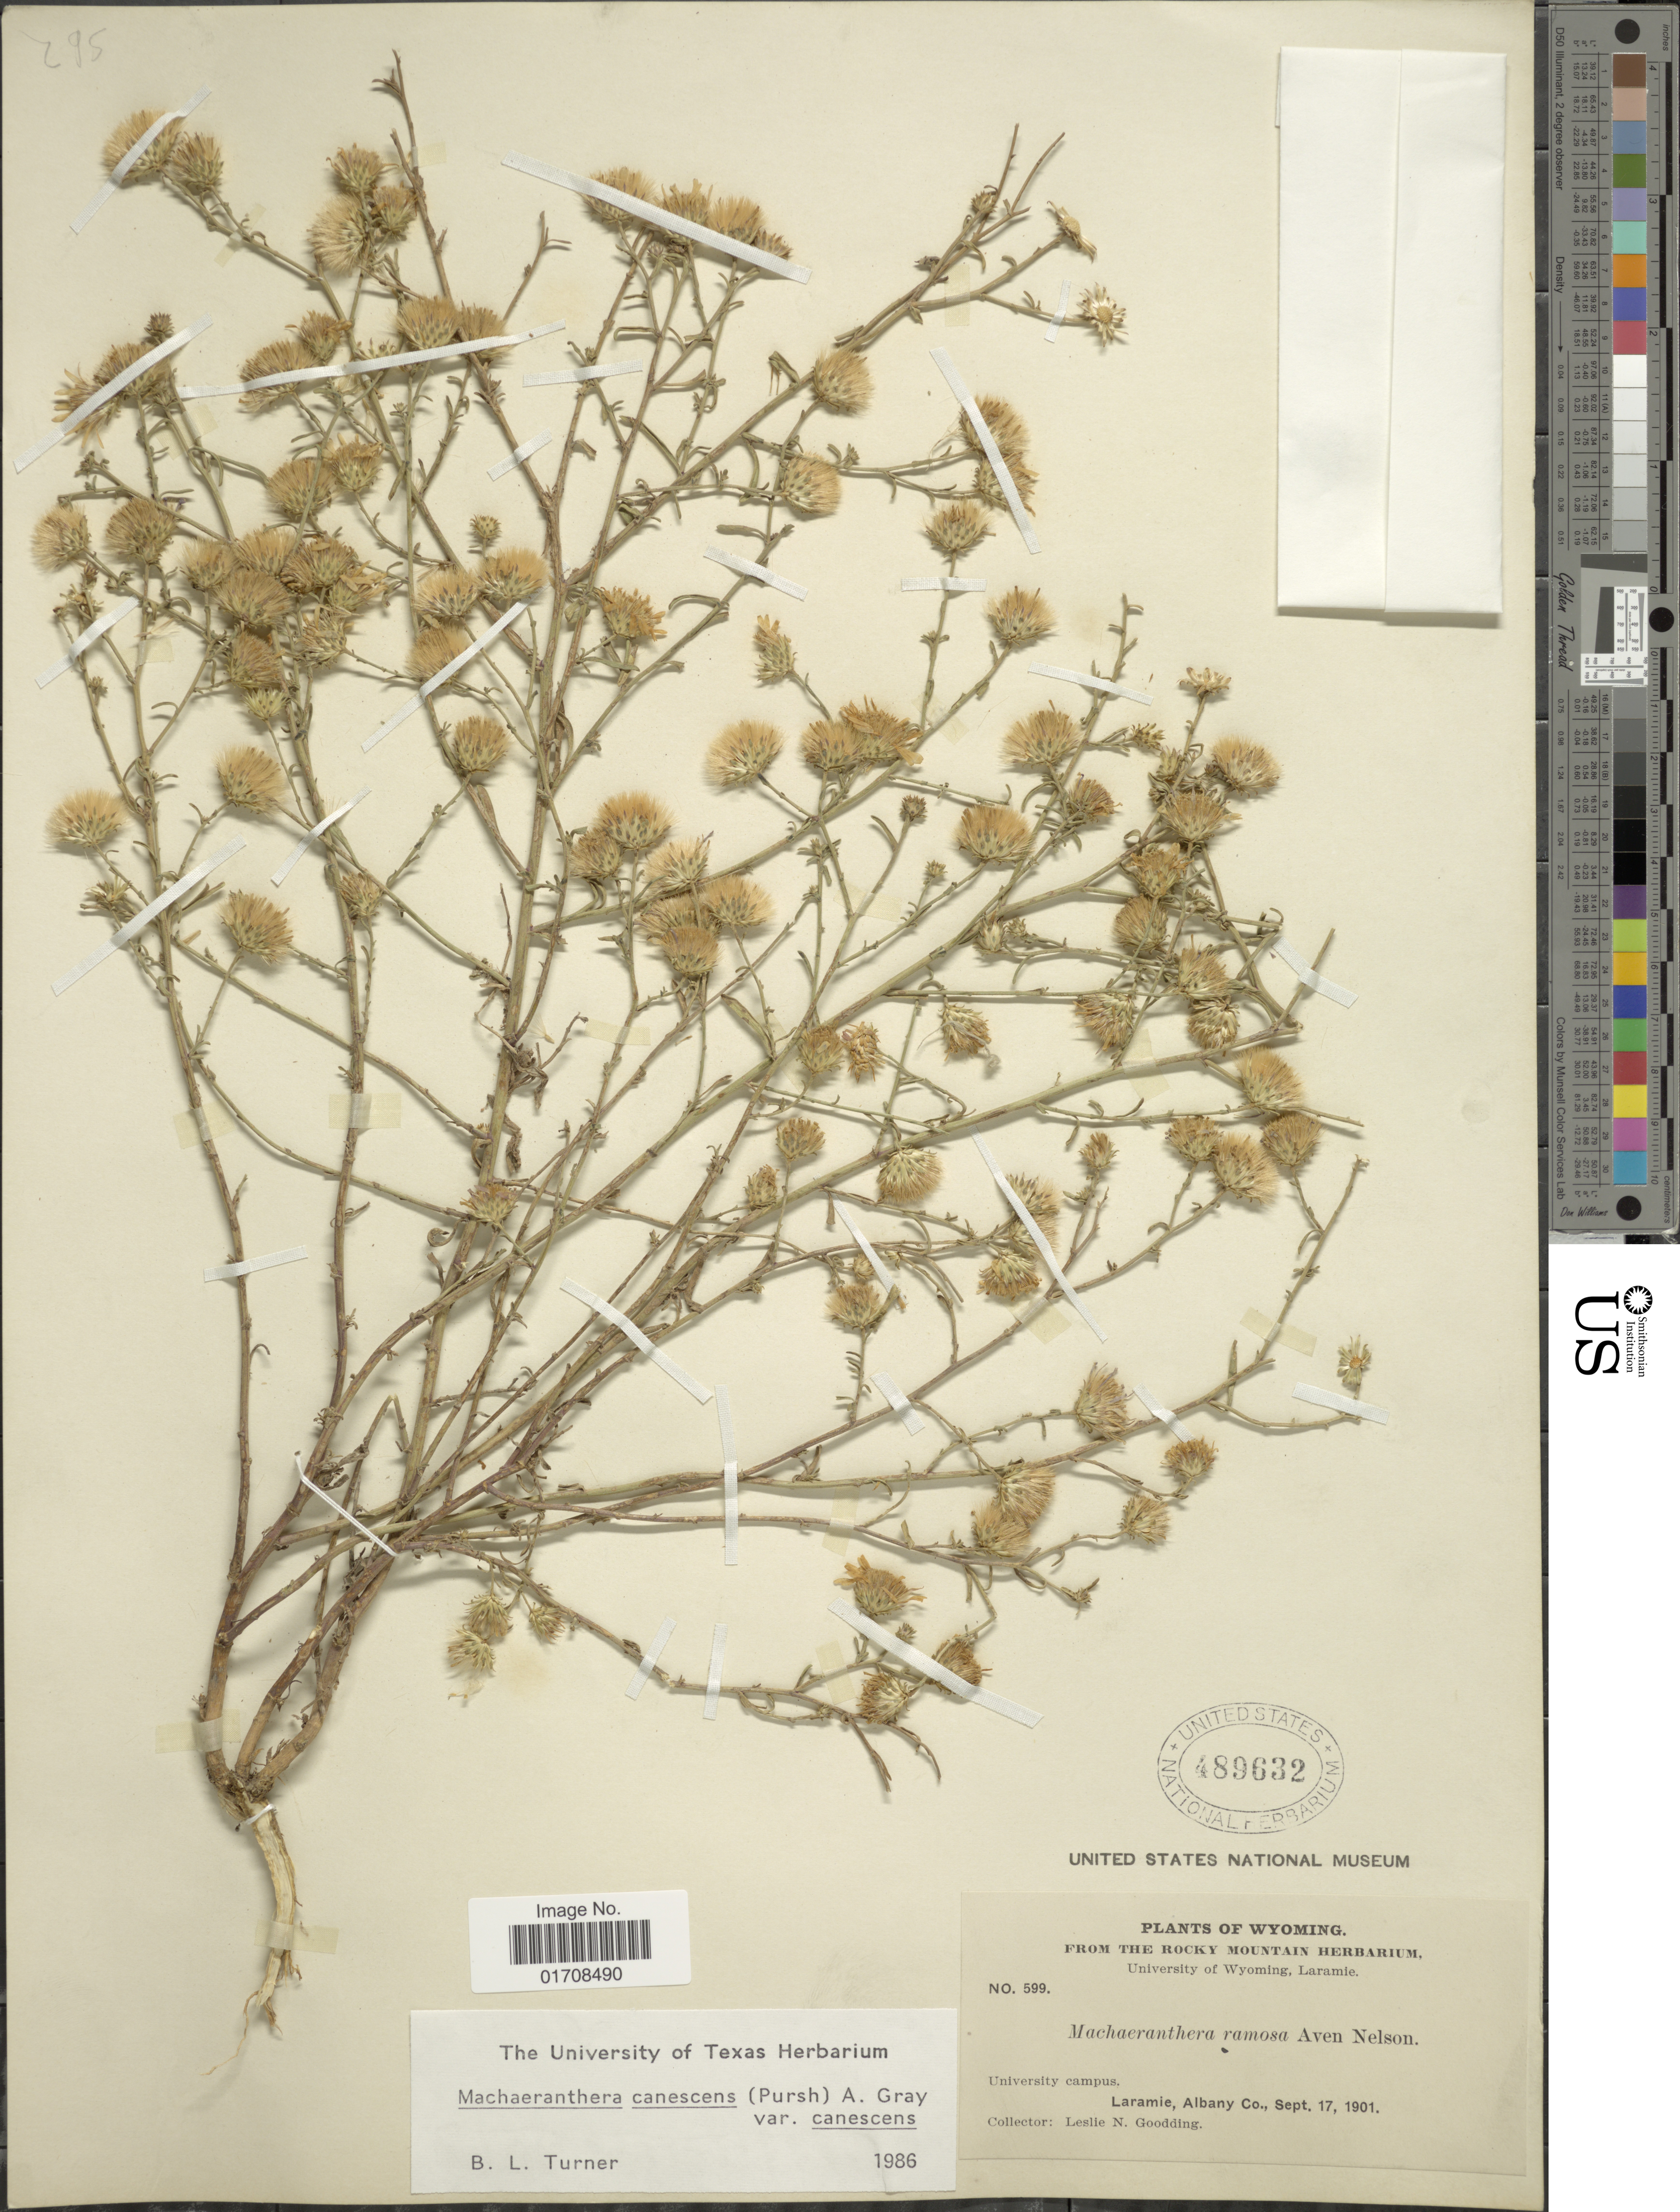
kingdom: Plantae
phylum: Tracheophyta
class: Magnoliopsida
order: Asterales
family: Asteraceae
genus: Machaeranthera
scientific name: Machaeranthera canescens var. canescens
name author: (Pursh) A. Gray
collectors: L. N. Goodding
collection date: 1901-09-17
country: United States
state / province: Wyoming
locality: Laramie, Albany Co.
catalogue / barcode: US 489632